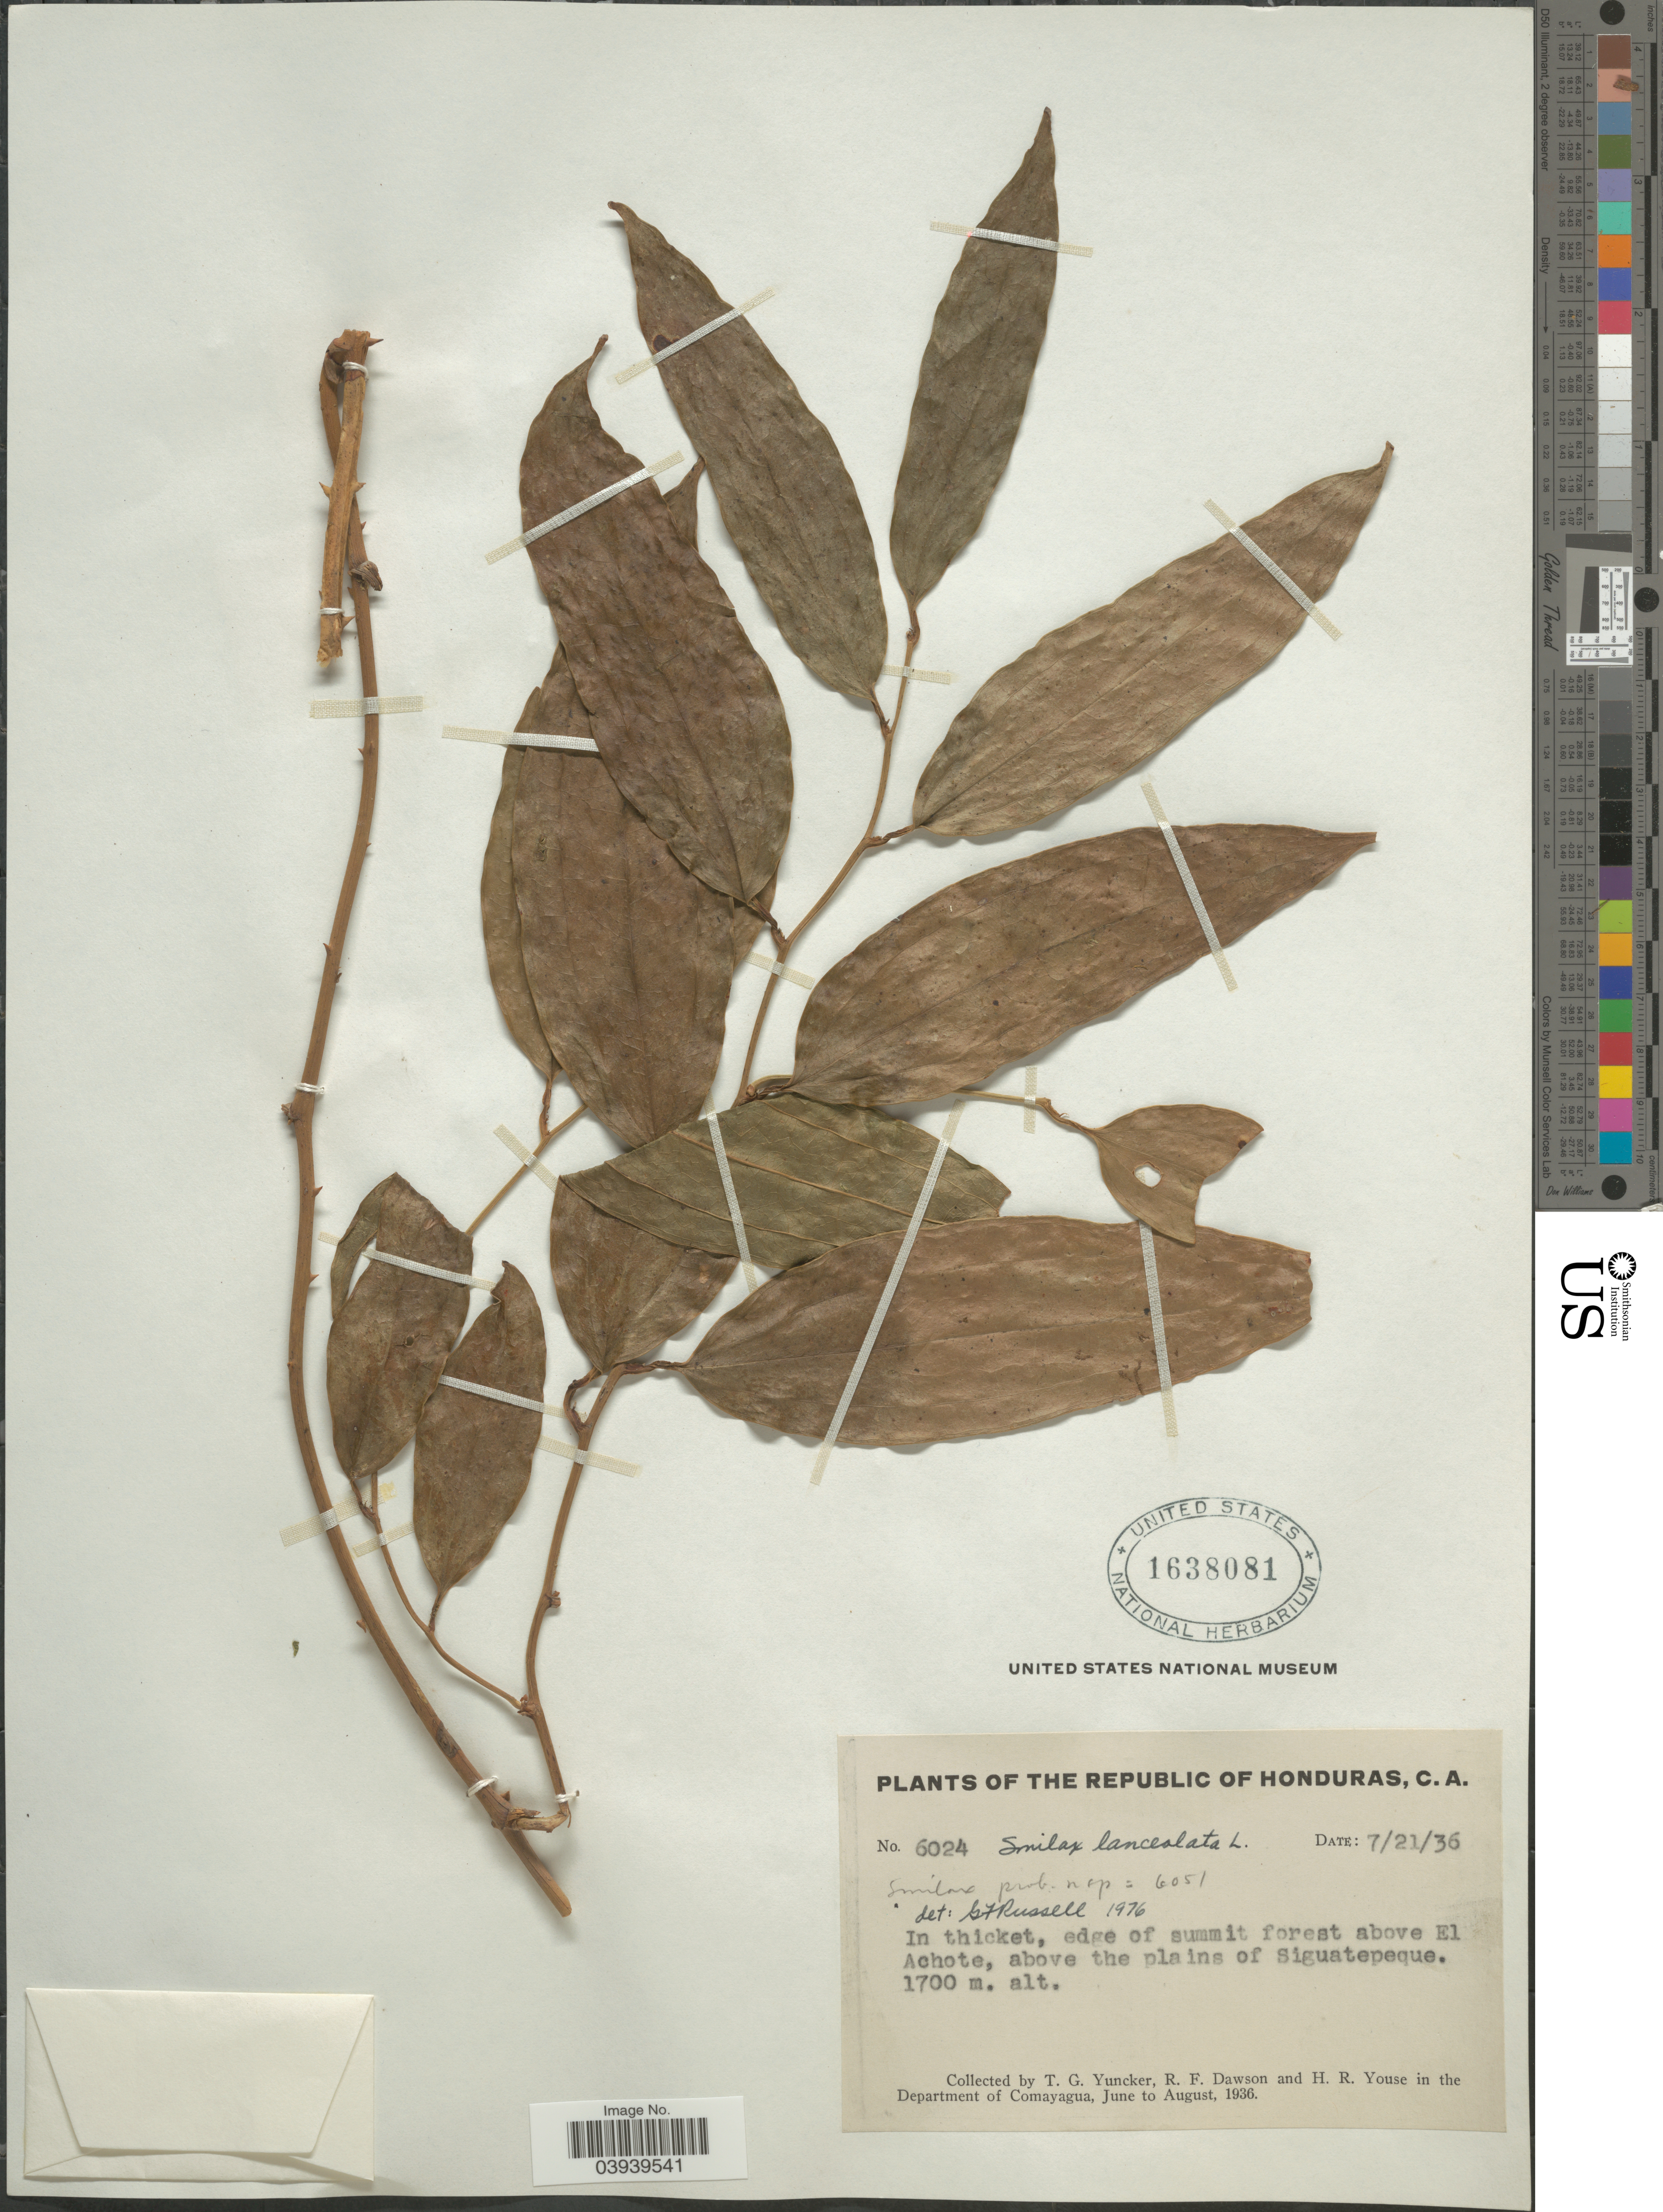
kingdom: Plantae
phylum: Tracheophyta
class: Liliopsida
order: Liliales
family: Smilacaceae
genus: Smilax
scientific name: Smilax lanceolata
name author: L.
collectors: T. G. Yuncker, R. F. Dawson & H. Youse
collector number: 6024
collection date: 1936-07-21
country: Honduras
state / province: Comayagua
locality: In thicket, edge of summit forest above El Achote, above the plains of Siguatepeque. In the Department of Comayagua.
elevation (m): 1700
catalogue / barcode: US 1638081